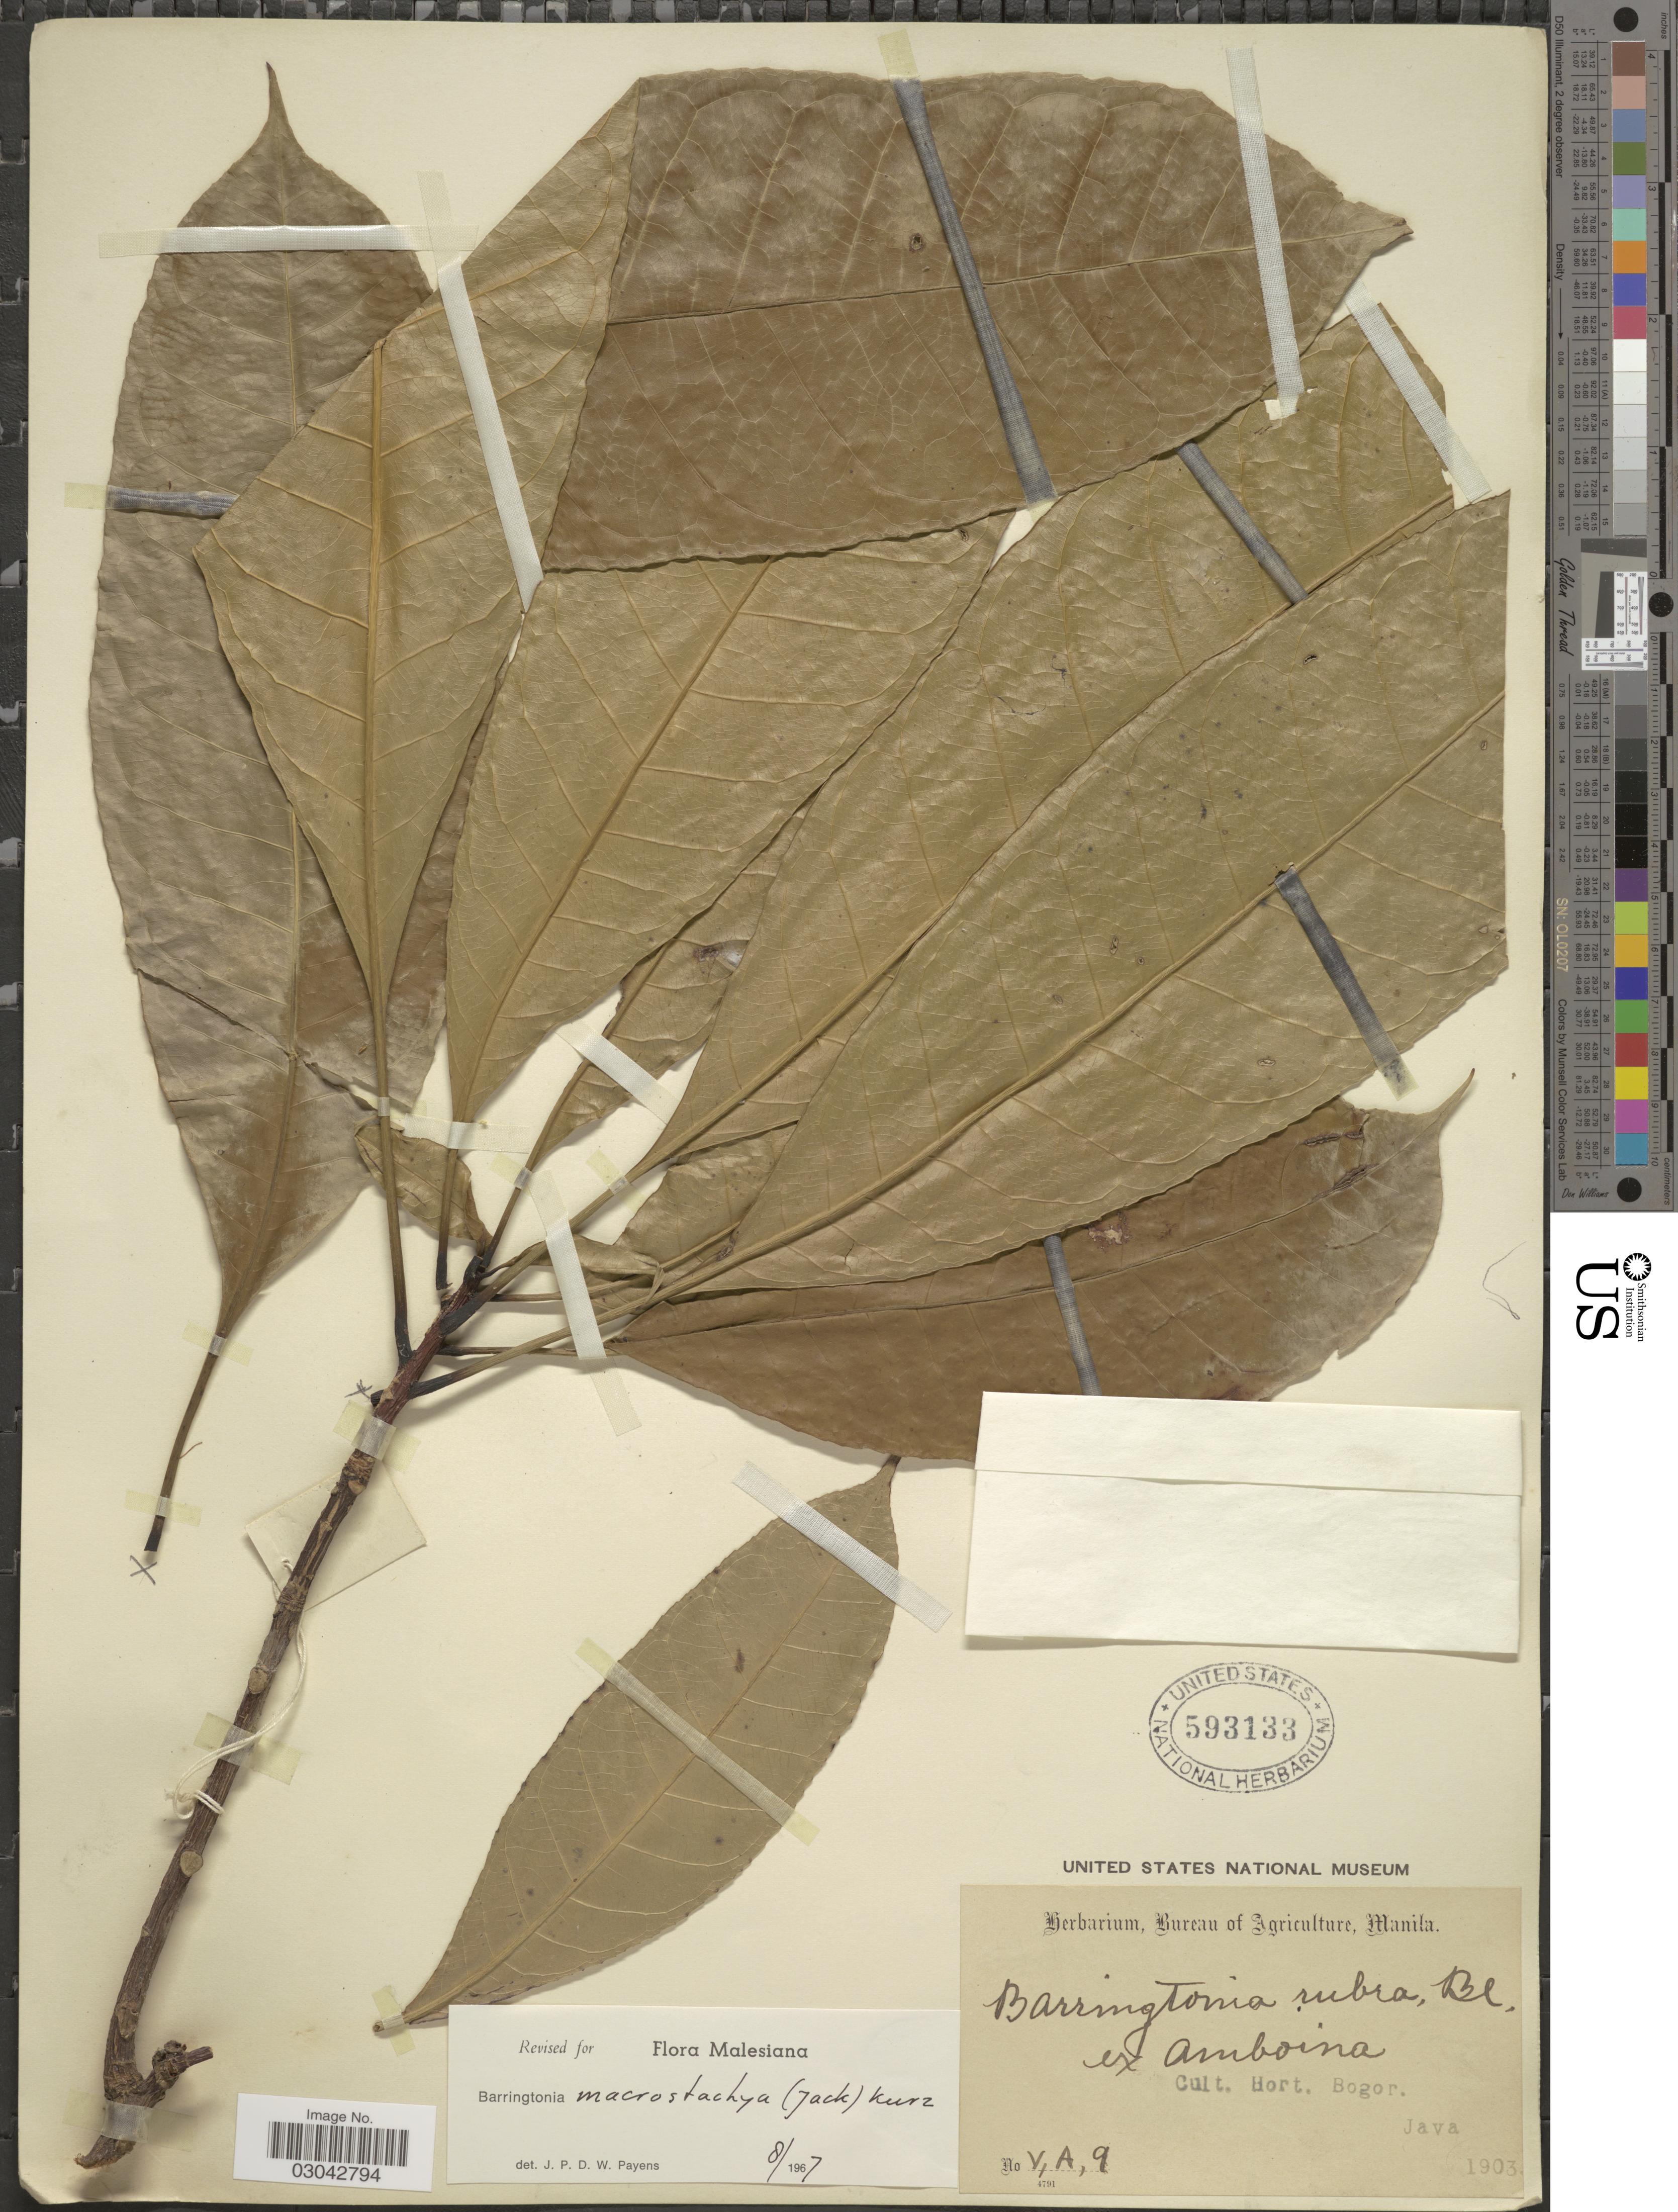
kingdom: Plantae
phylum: Tracheophyta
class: Magnoliopsida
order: Ericales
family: Lecythidaceae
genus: Barringtonia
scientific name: Barringtonia macrostachya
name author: (Jack) Kurz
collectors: ex Herb. Bur. Agric. Manila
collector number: V,A,9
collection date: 1903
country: Indonesia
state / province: Java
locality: Ex Amboina [unsure placement]. Cult. Hort. Bogor.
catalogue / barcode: US 593133